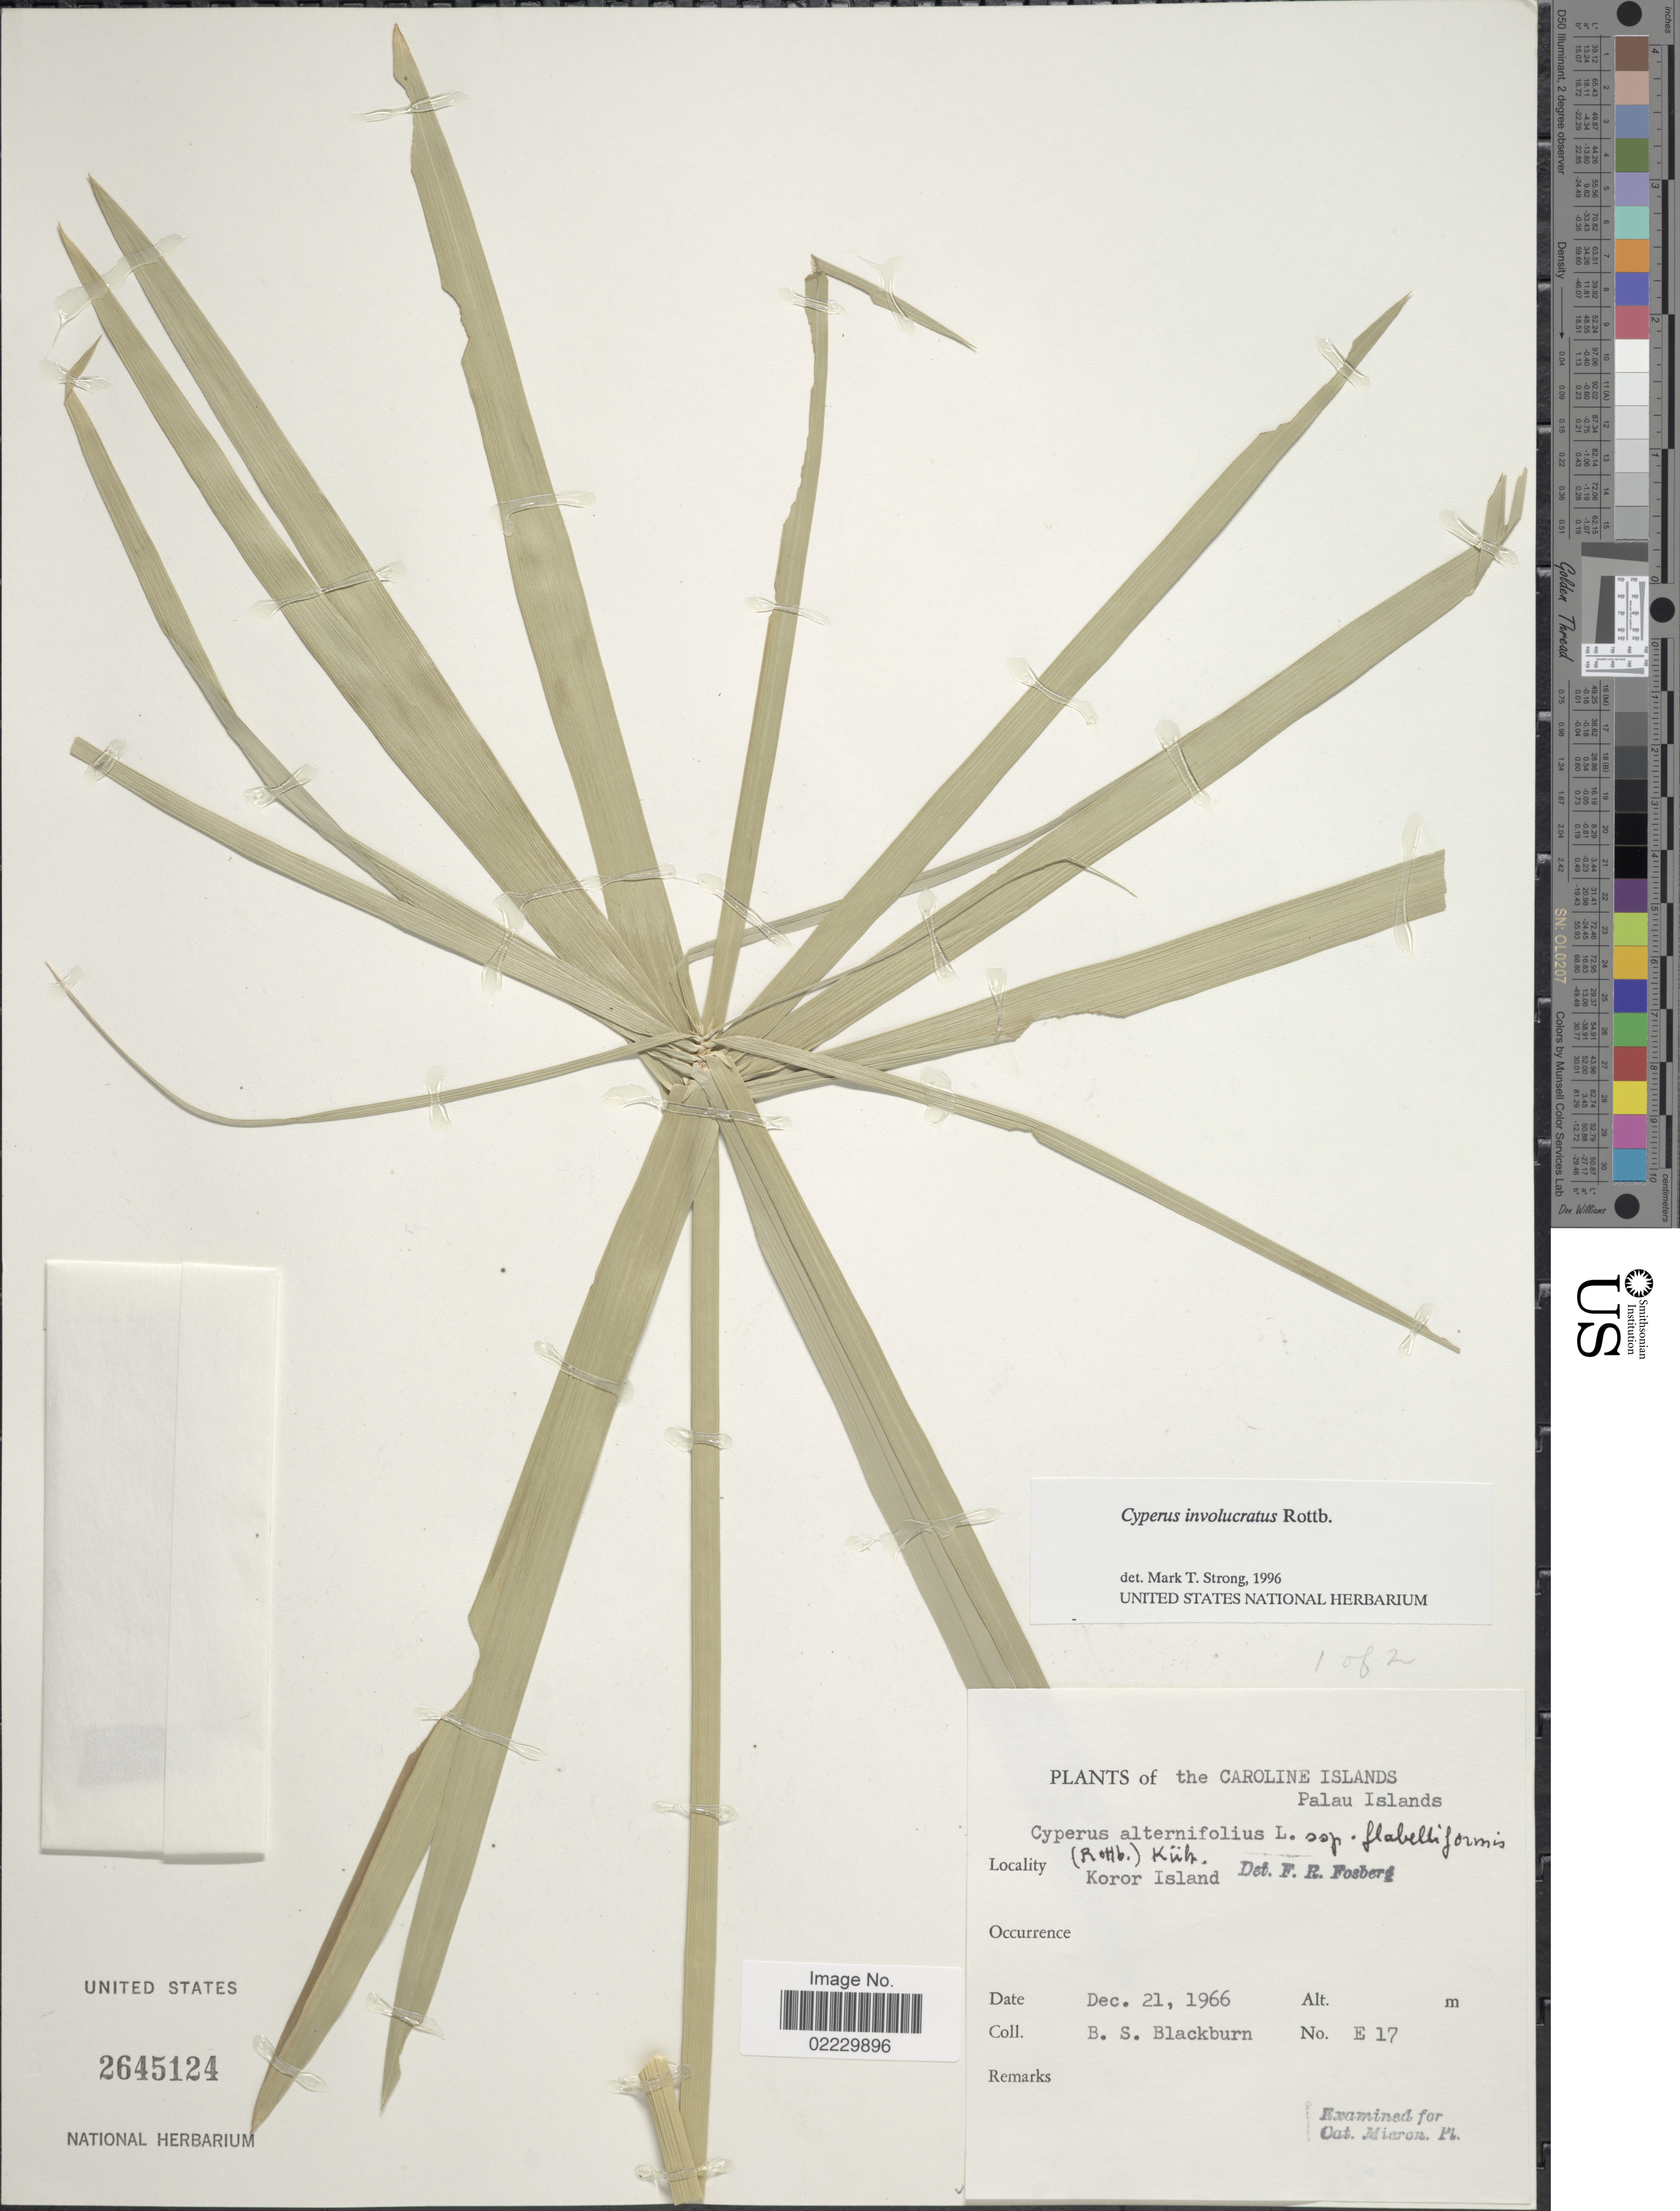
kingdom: Plantae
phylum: Tracheophyta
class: Liliopsida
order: Poales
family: Cyperaceae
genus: Cyperus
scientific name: Cyperus involucratus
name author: Rottb.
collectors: B. S. Blackburn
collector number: E-17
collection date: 1966-12-21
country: Palau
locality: The Caroline Islands, Palau Islands. Koror Island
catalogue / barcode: US 2645124